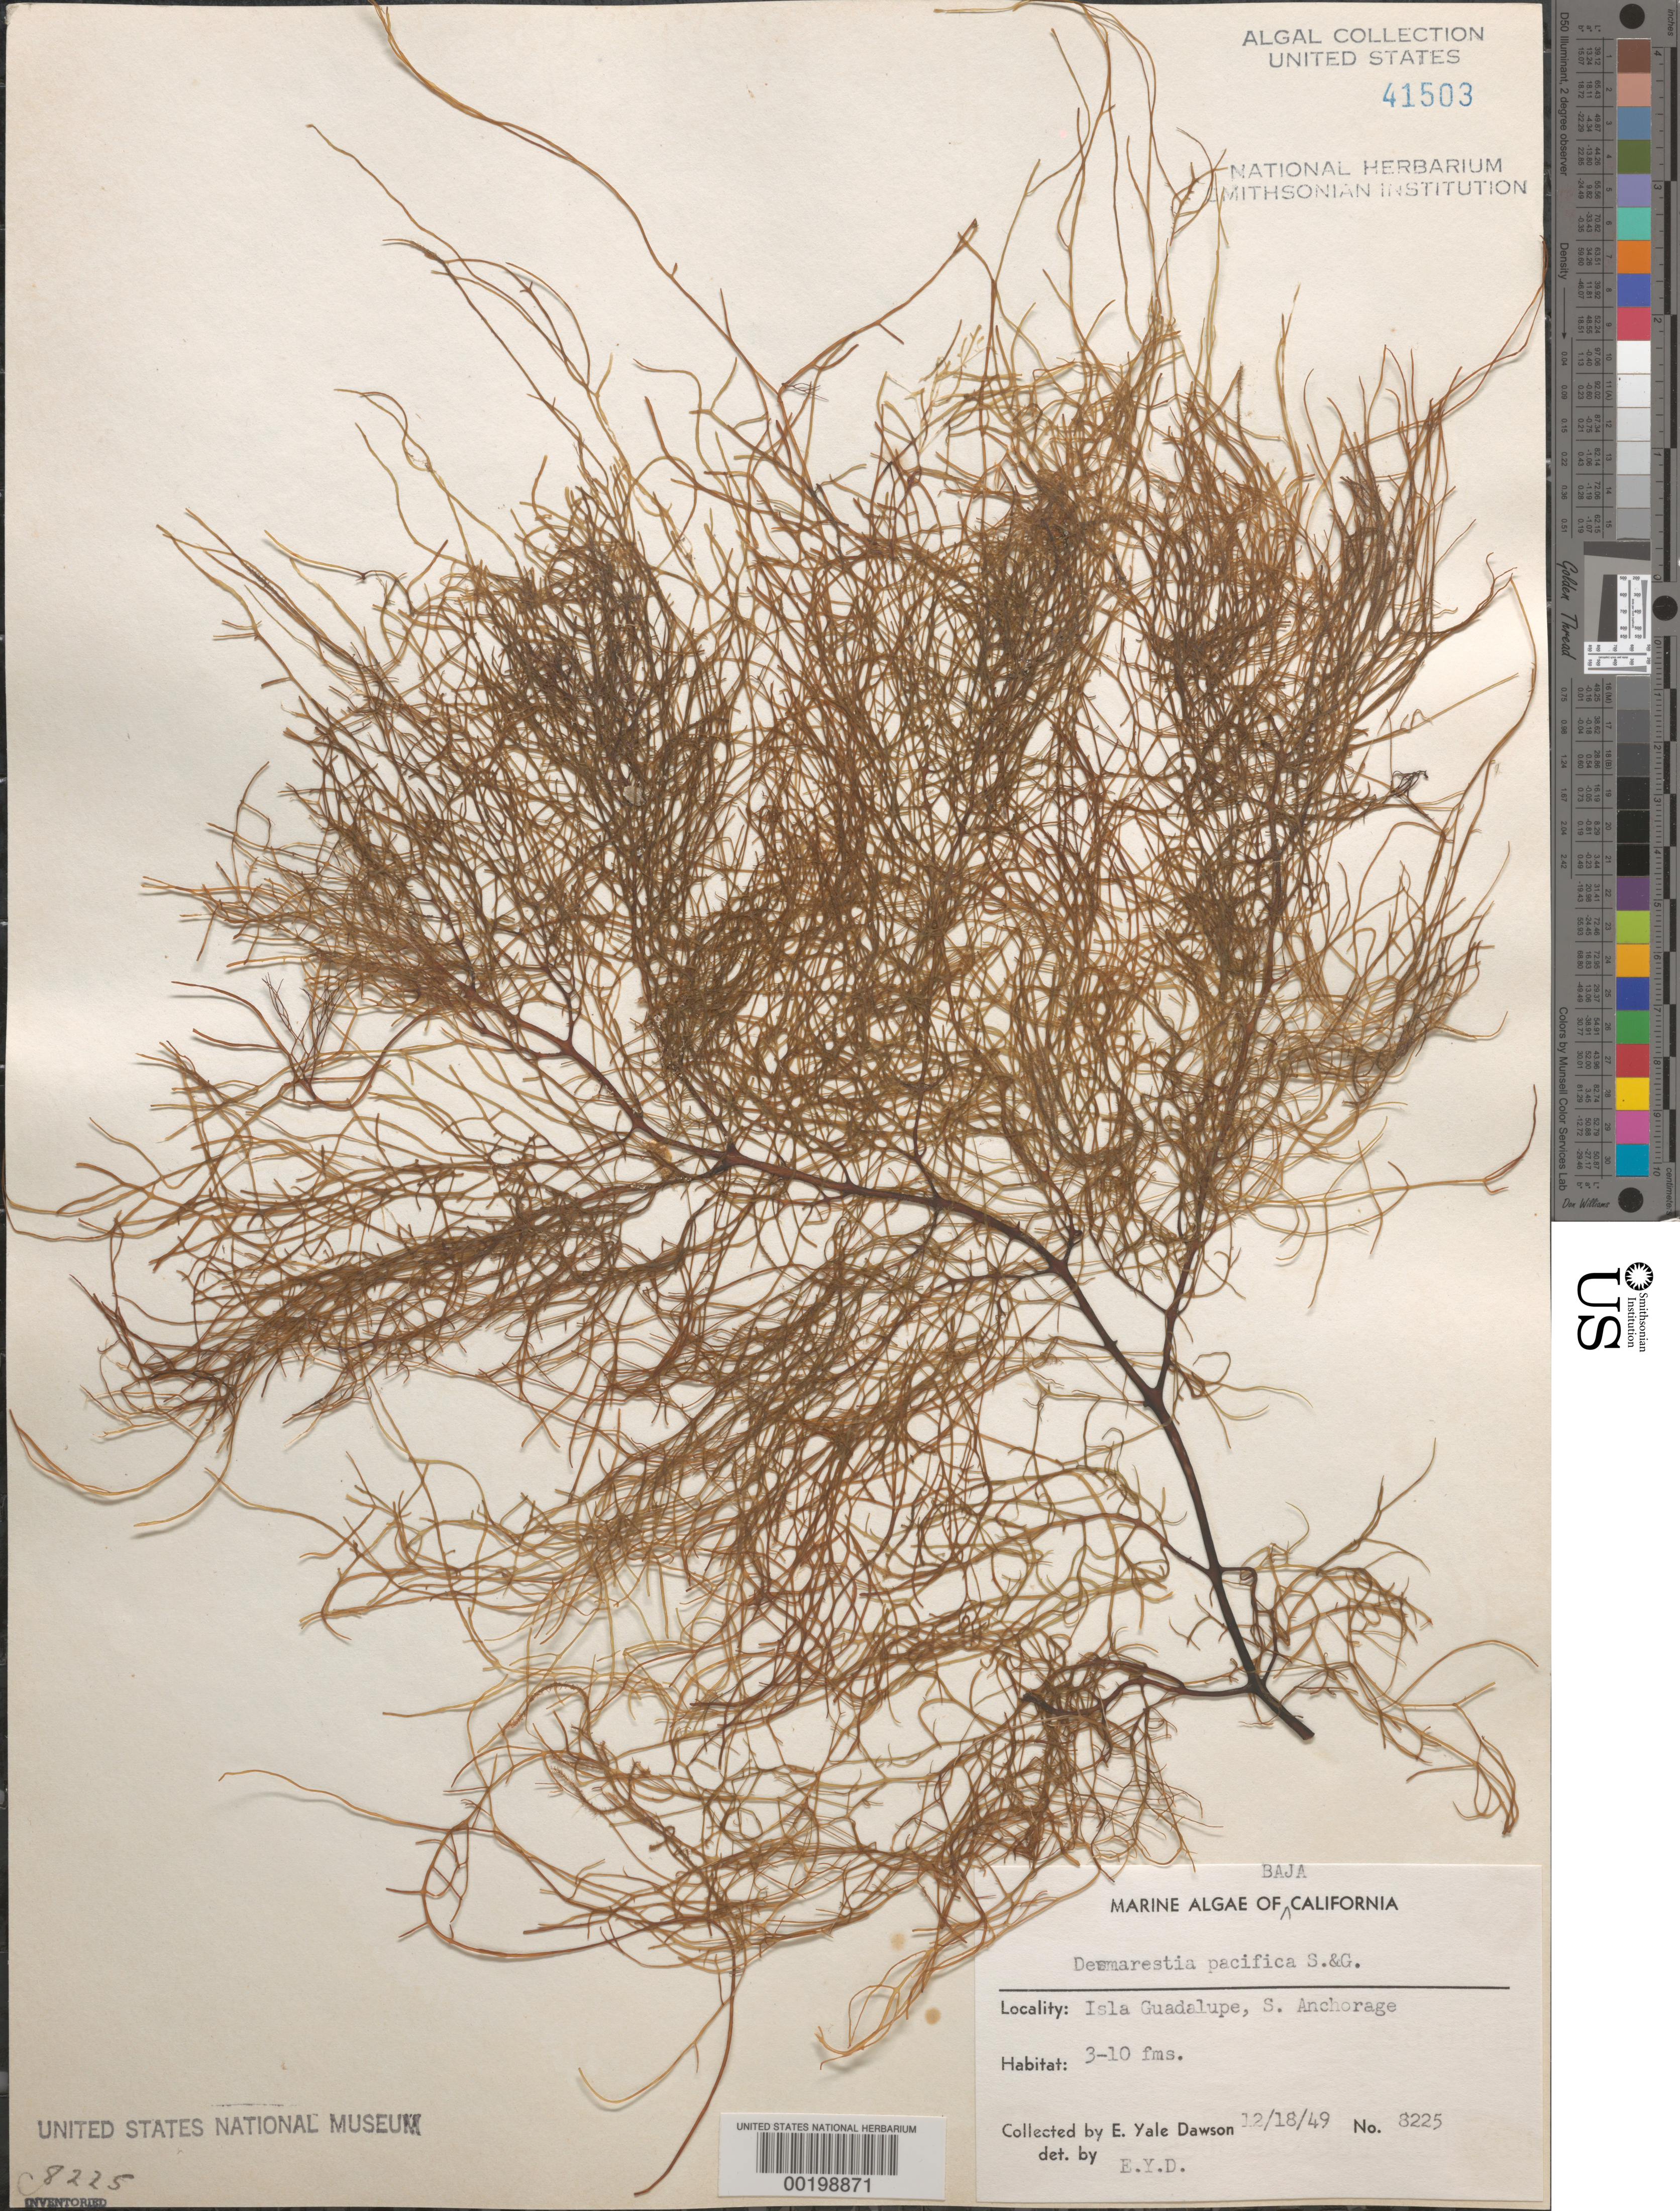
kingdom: Chromista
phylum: Ochrophyta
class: Phaeophyceae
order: Desmarestiales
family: Desmarestiaceae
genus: Desmarestia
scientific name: Desmarestia viridis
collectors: E. Y. Dawson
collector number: EYD 8225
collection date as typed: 18 Dec 1949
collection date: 1949-12-18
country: Mexico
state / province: Baja California Norte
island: Isla Guadalupe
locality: South anchorage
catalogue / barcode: US 41503